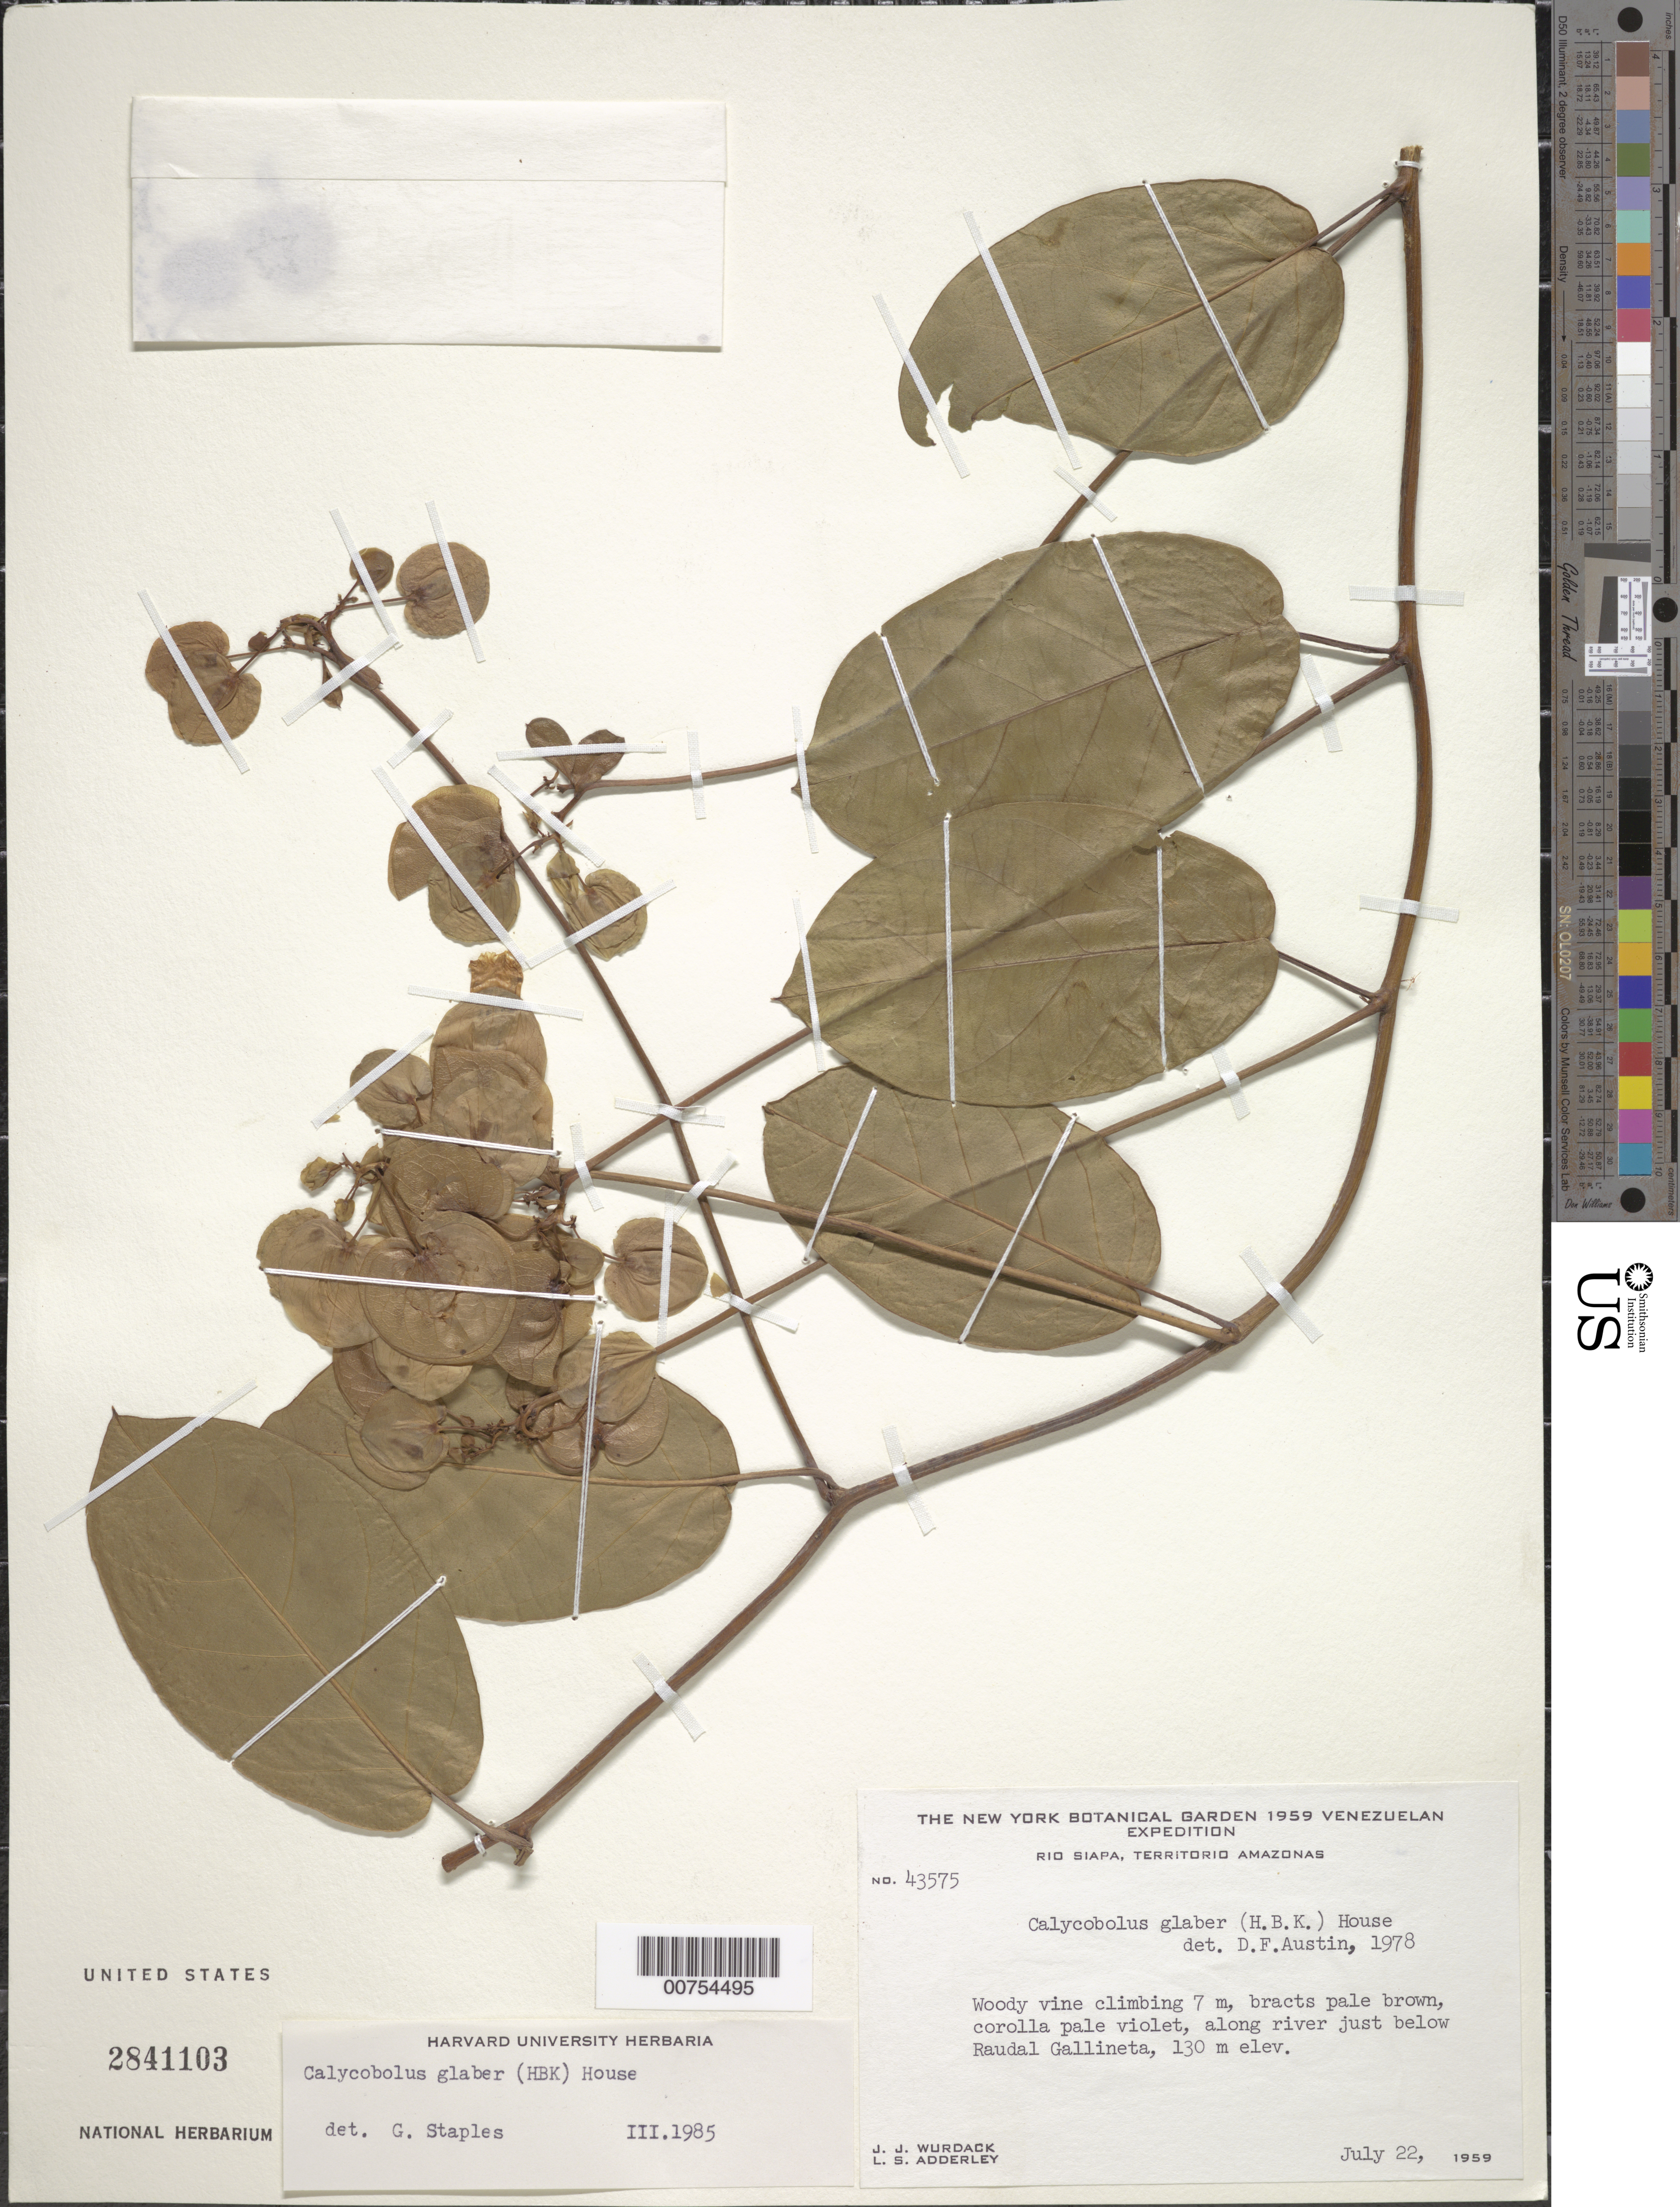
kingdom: Plantae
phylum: Tracheophyta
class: Magnoliopsida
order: Solanales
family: Convolvulaceae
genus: Calycobolus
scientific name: Calycobolus glaber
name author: (Kunth) House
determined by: Staples, G. W.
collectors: J. J. Wurdack & L. S. Adderley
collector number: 43575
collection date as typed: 22-Jul-59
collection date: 1959-07-22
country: Venezuela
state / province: Amazonas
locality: Río Siapa, just below Raudal Gallineta (about 110 river km from mouth)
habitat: Along river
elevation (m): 130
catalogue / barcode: US 2841103